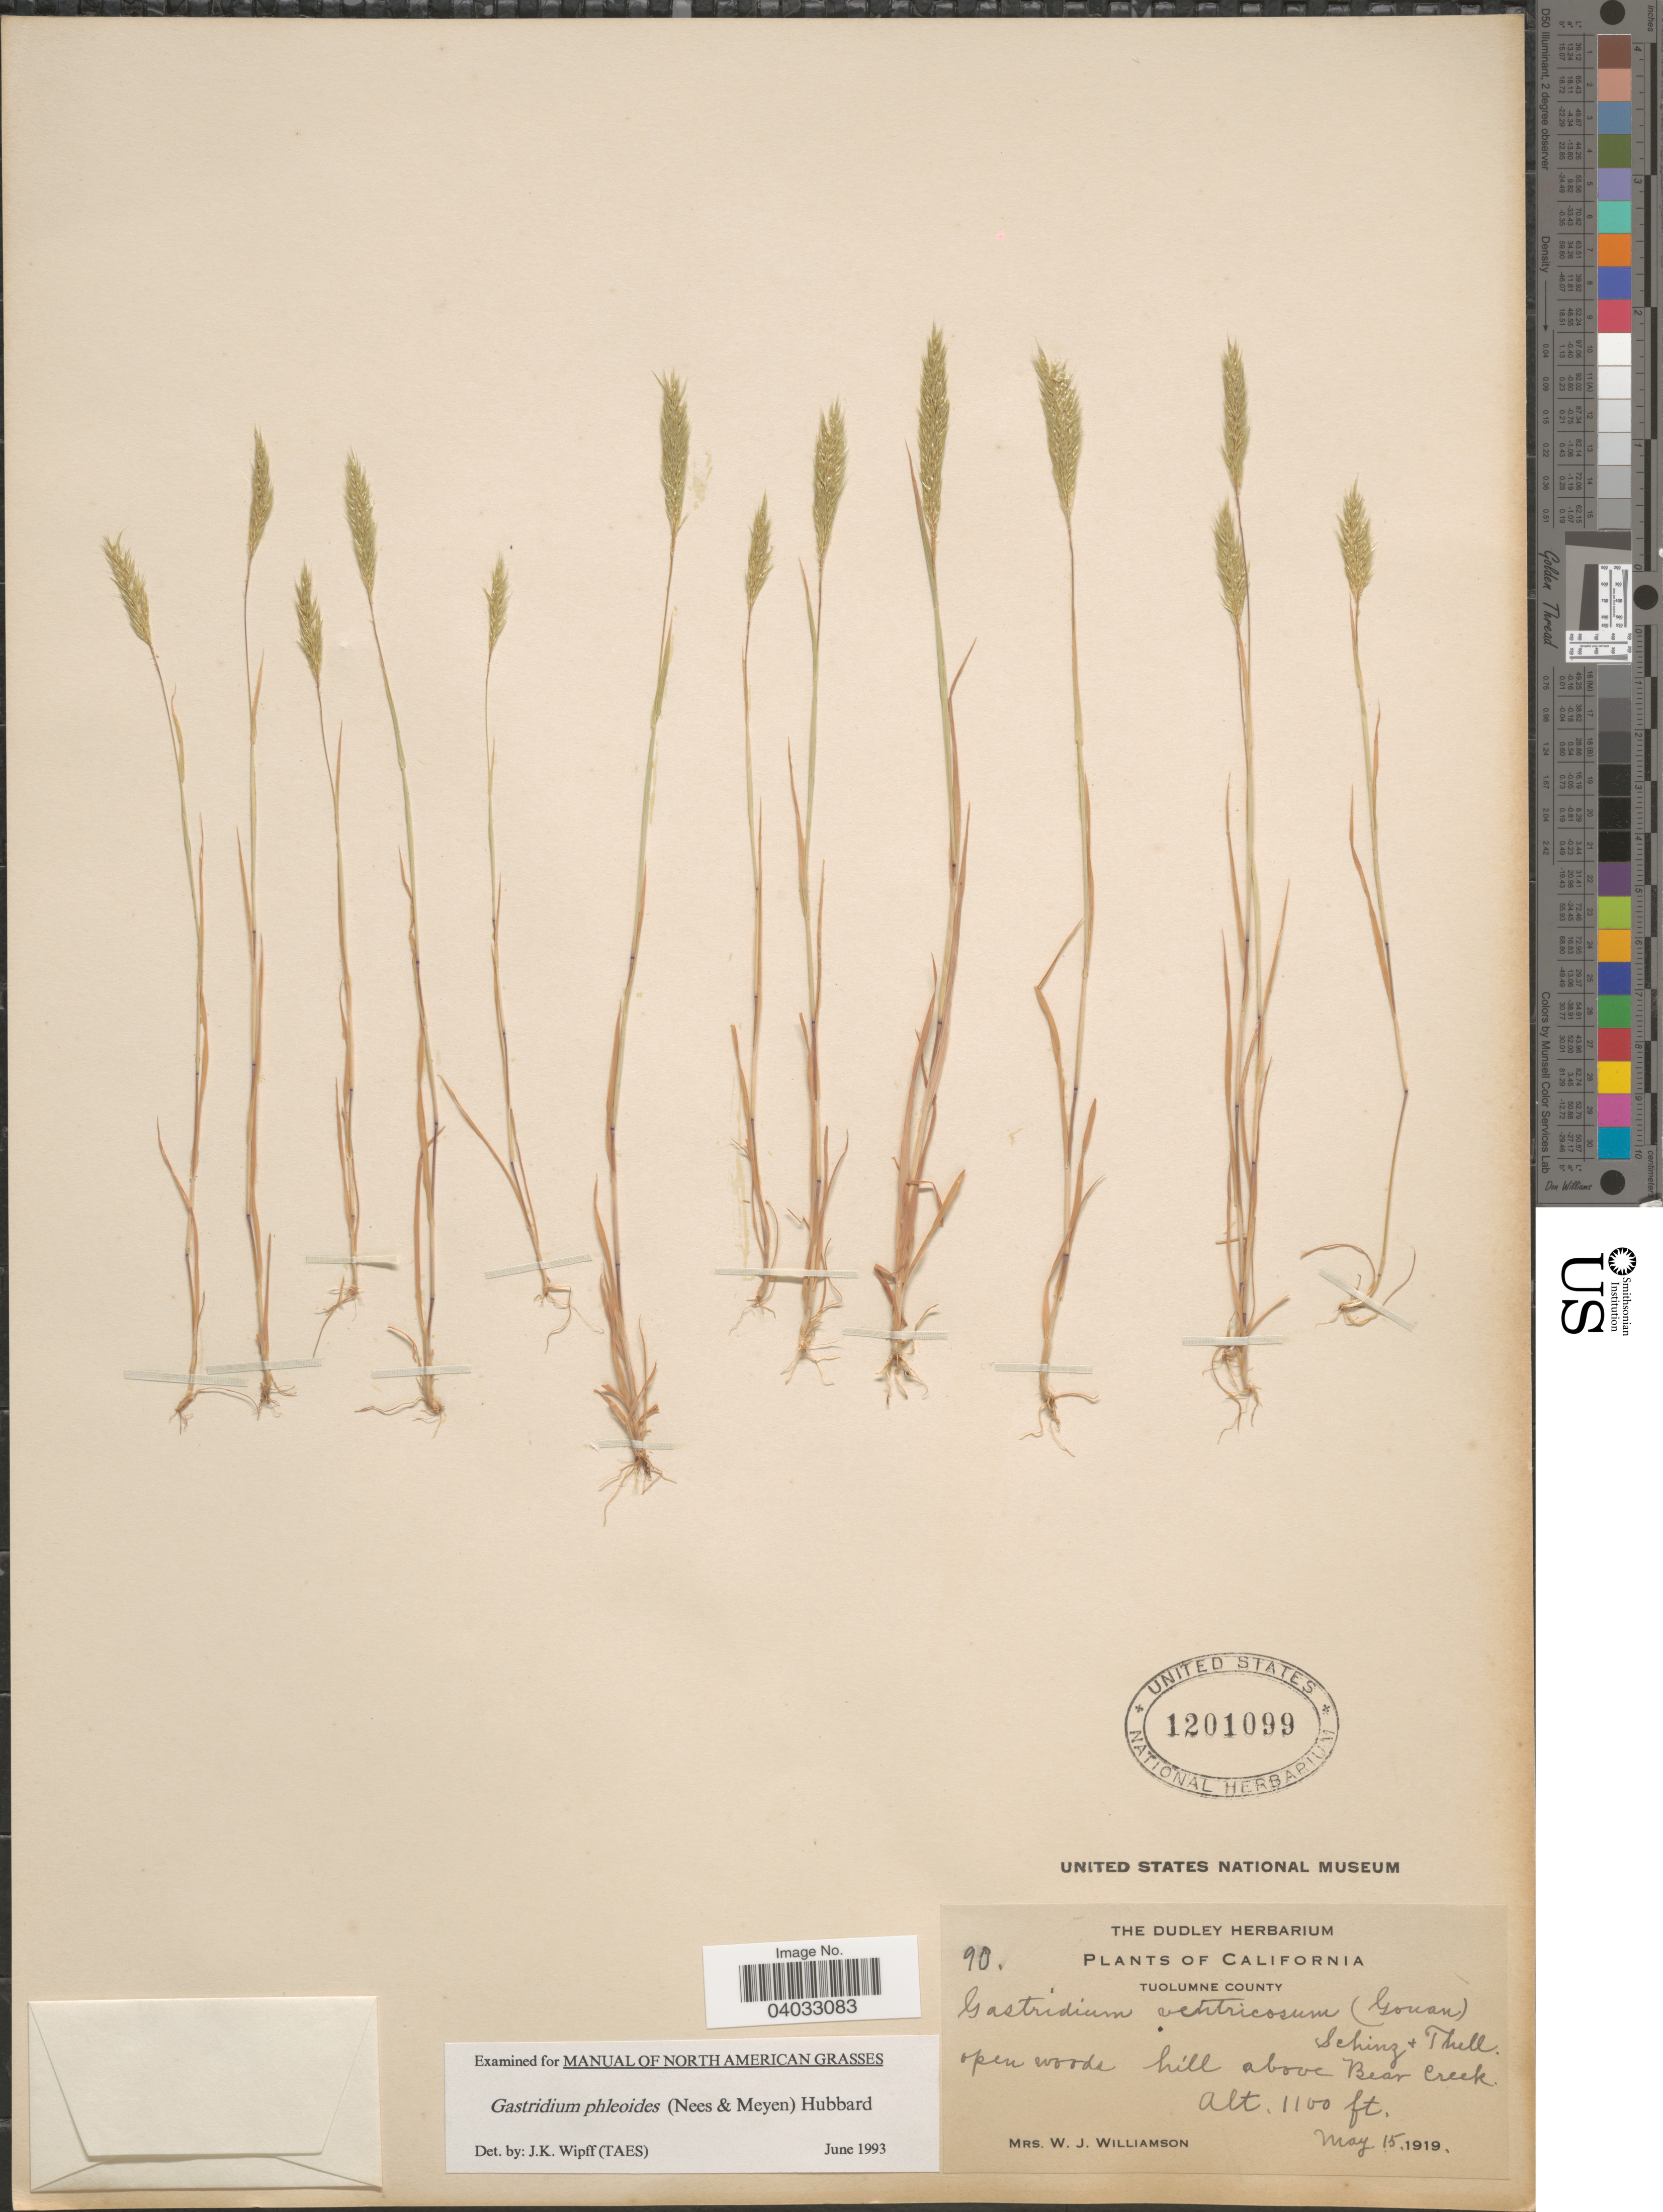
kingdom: Plantae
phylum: Tracheophyta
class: Liliopsida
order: Poales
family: Poaceae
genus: Gastridium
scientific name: Gastridium phleoides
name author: (Nees) C.E. Hubb.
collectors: W. Williamson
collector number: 90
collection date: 1919-05-15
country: United States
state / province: California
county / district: Tuolumne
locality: Tuolumne County. Hill above Bear Creek.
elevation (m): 335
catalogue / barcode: US 1201099